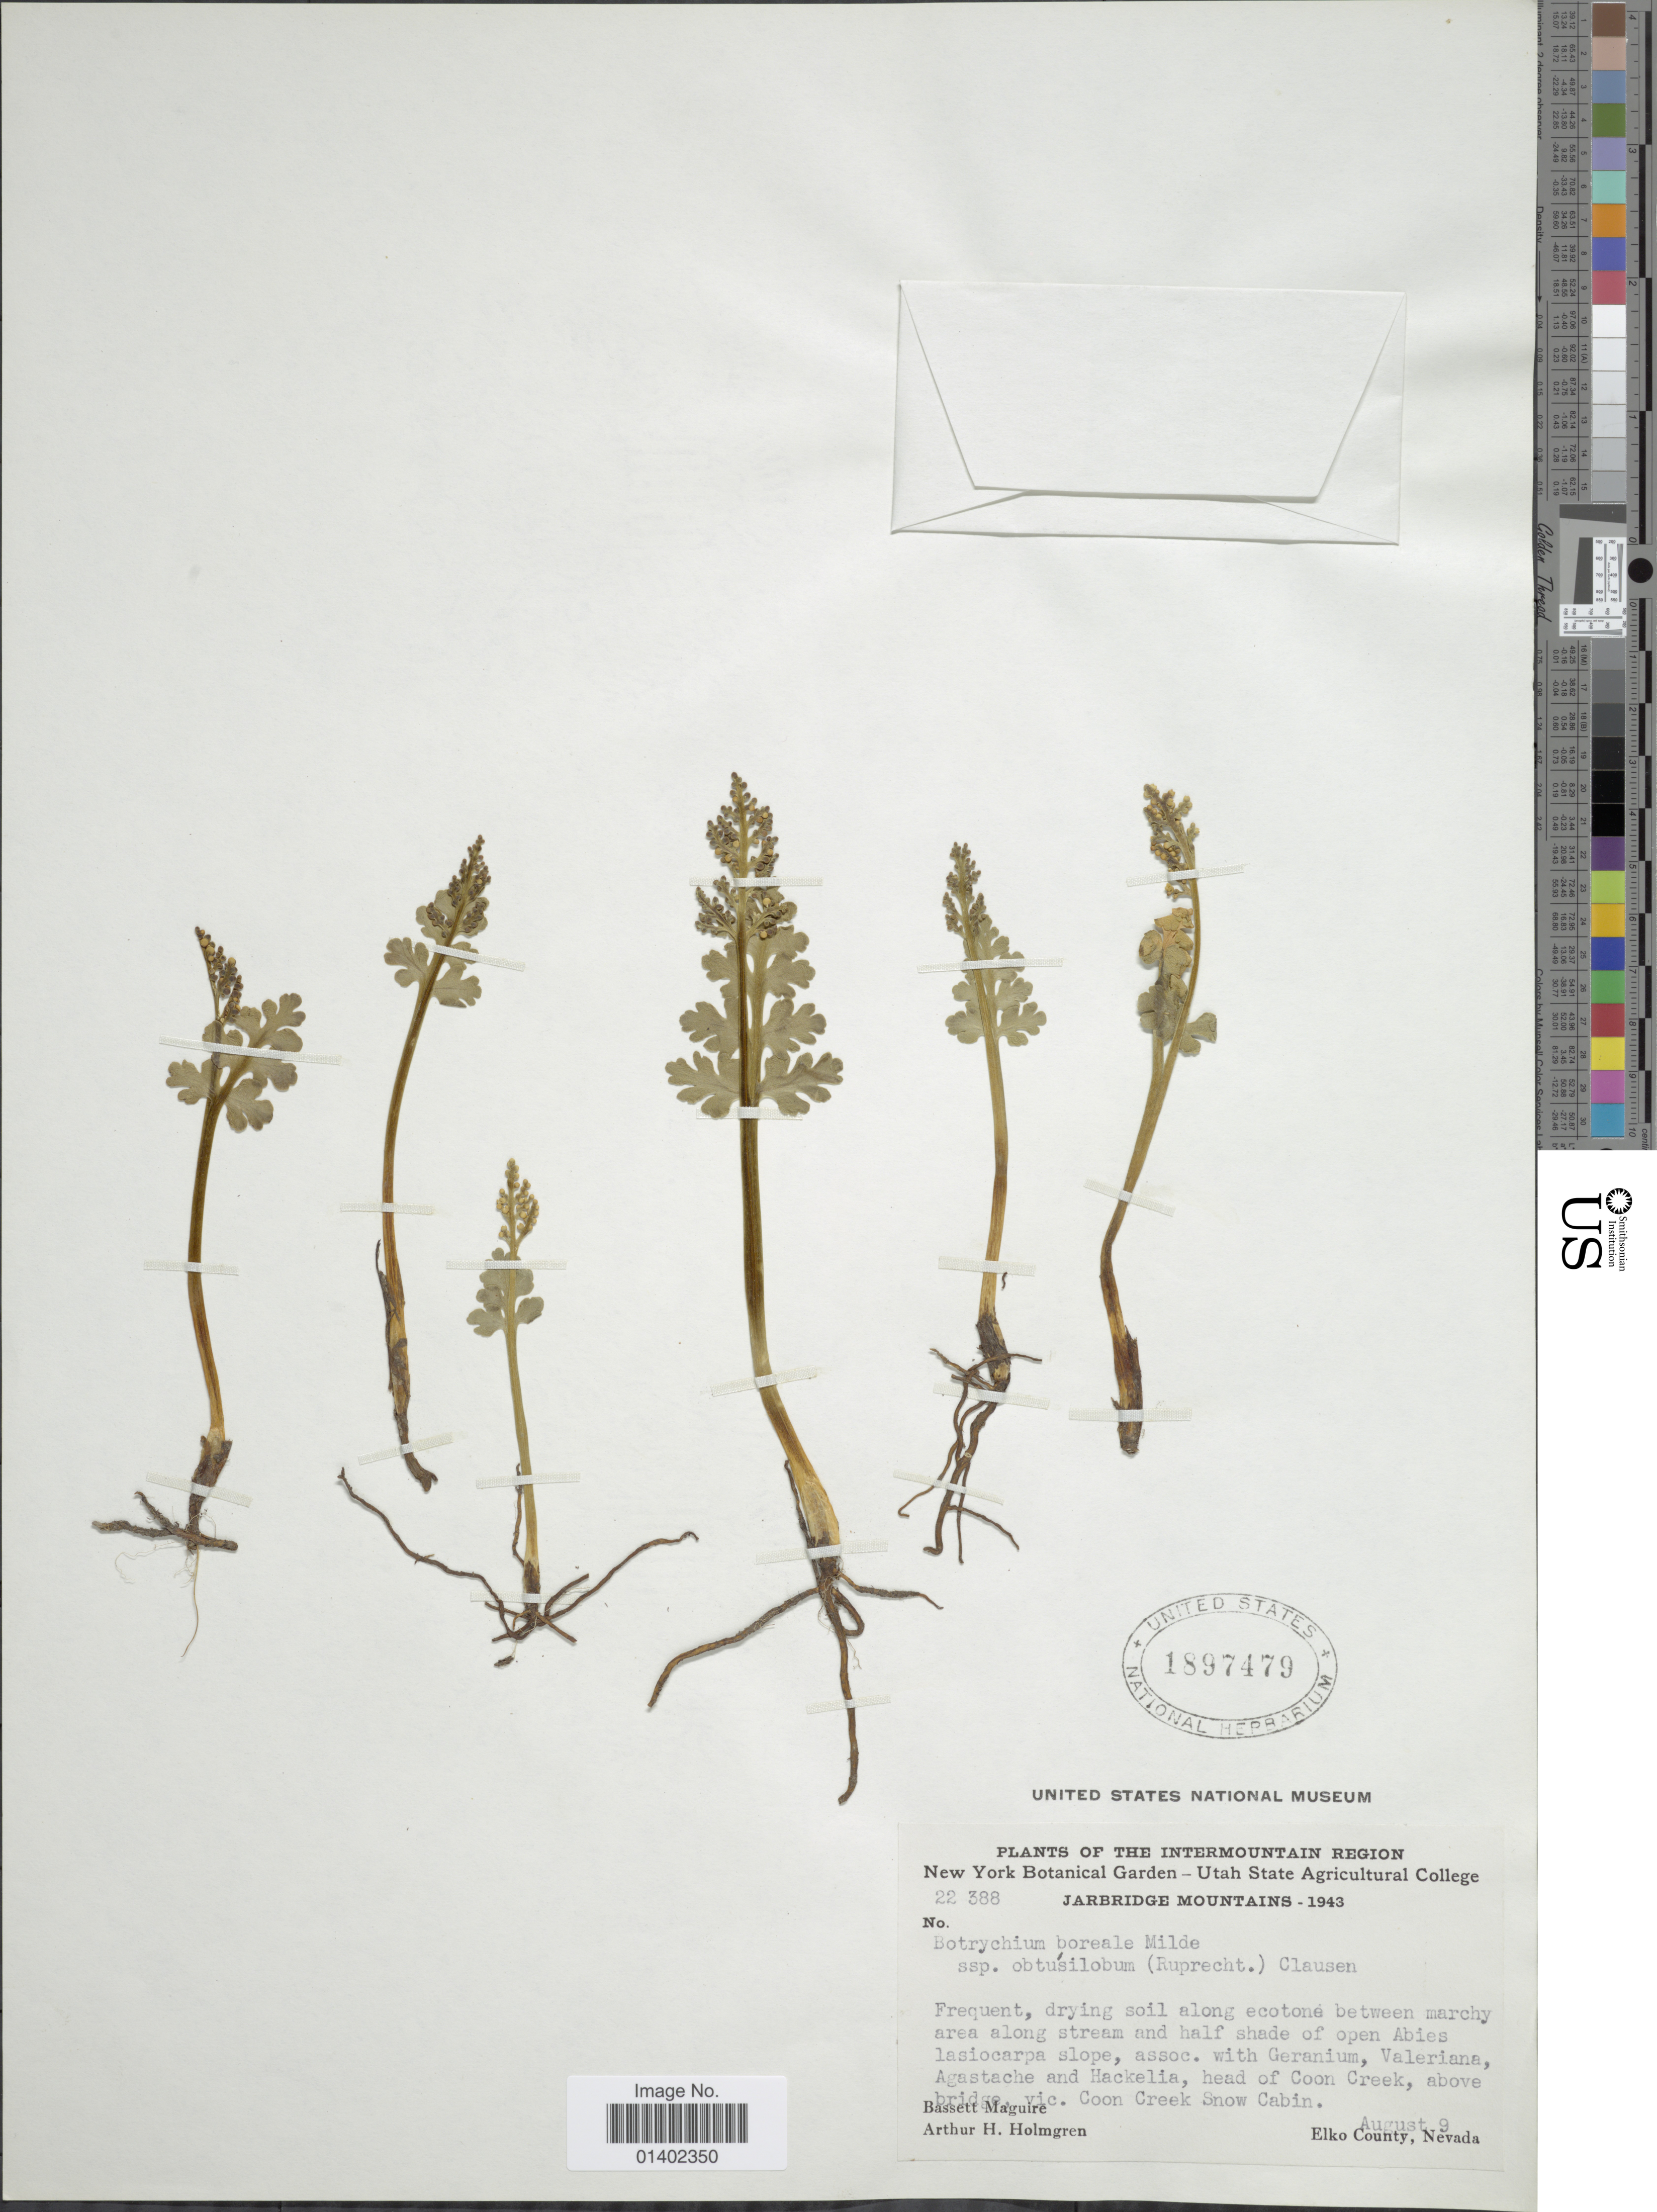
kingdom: Plantae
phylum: Tracheophyta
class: Polypodiopsida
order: Ophioglossales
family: Ophioglossaceae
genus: Botrychium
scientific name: Botrychium pinnatum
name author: H. St. John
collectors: B. Maguire & A. H. Holmgren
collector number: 22388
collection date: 1943-08-09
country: United States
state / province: Nevada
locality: Intermountain region, Valeriana, Agastache and Hackelia, head of Coon Creek, above bridge vic. Coon Creek Snow Cabin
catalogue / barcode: US 1897479